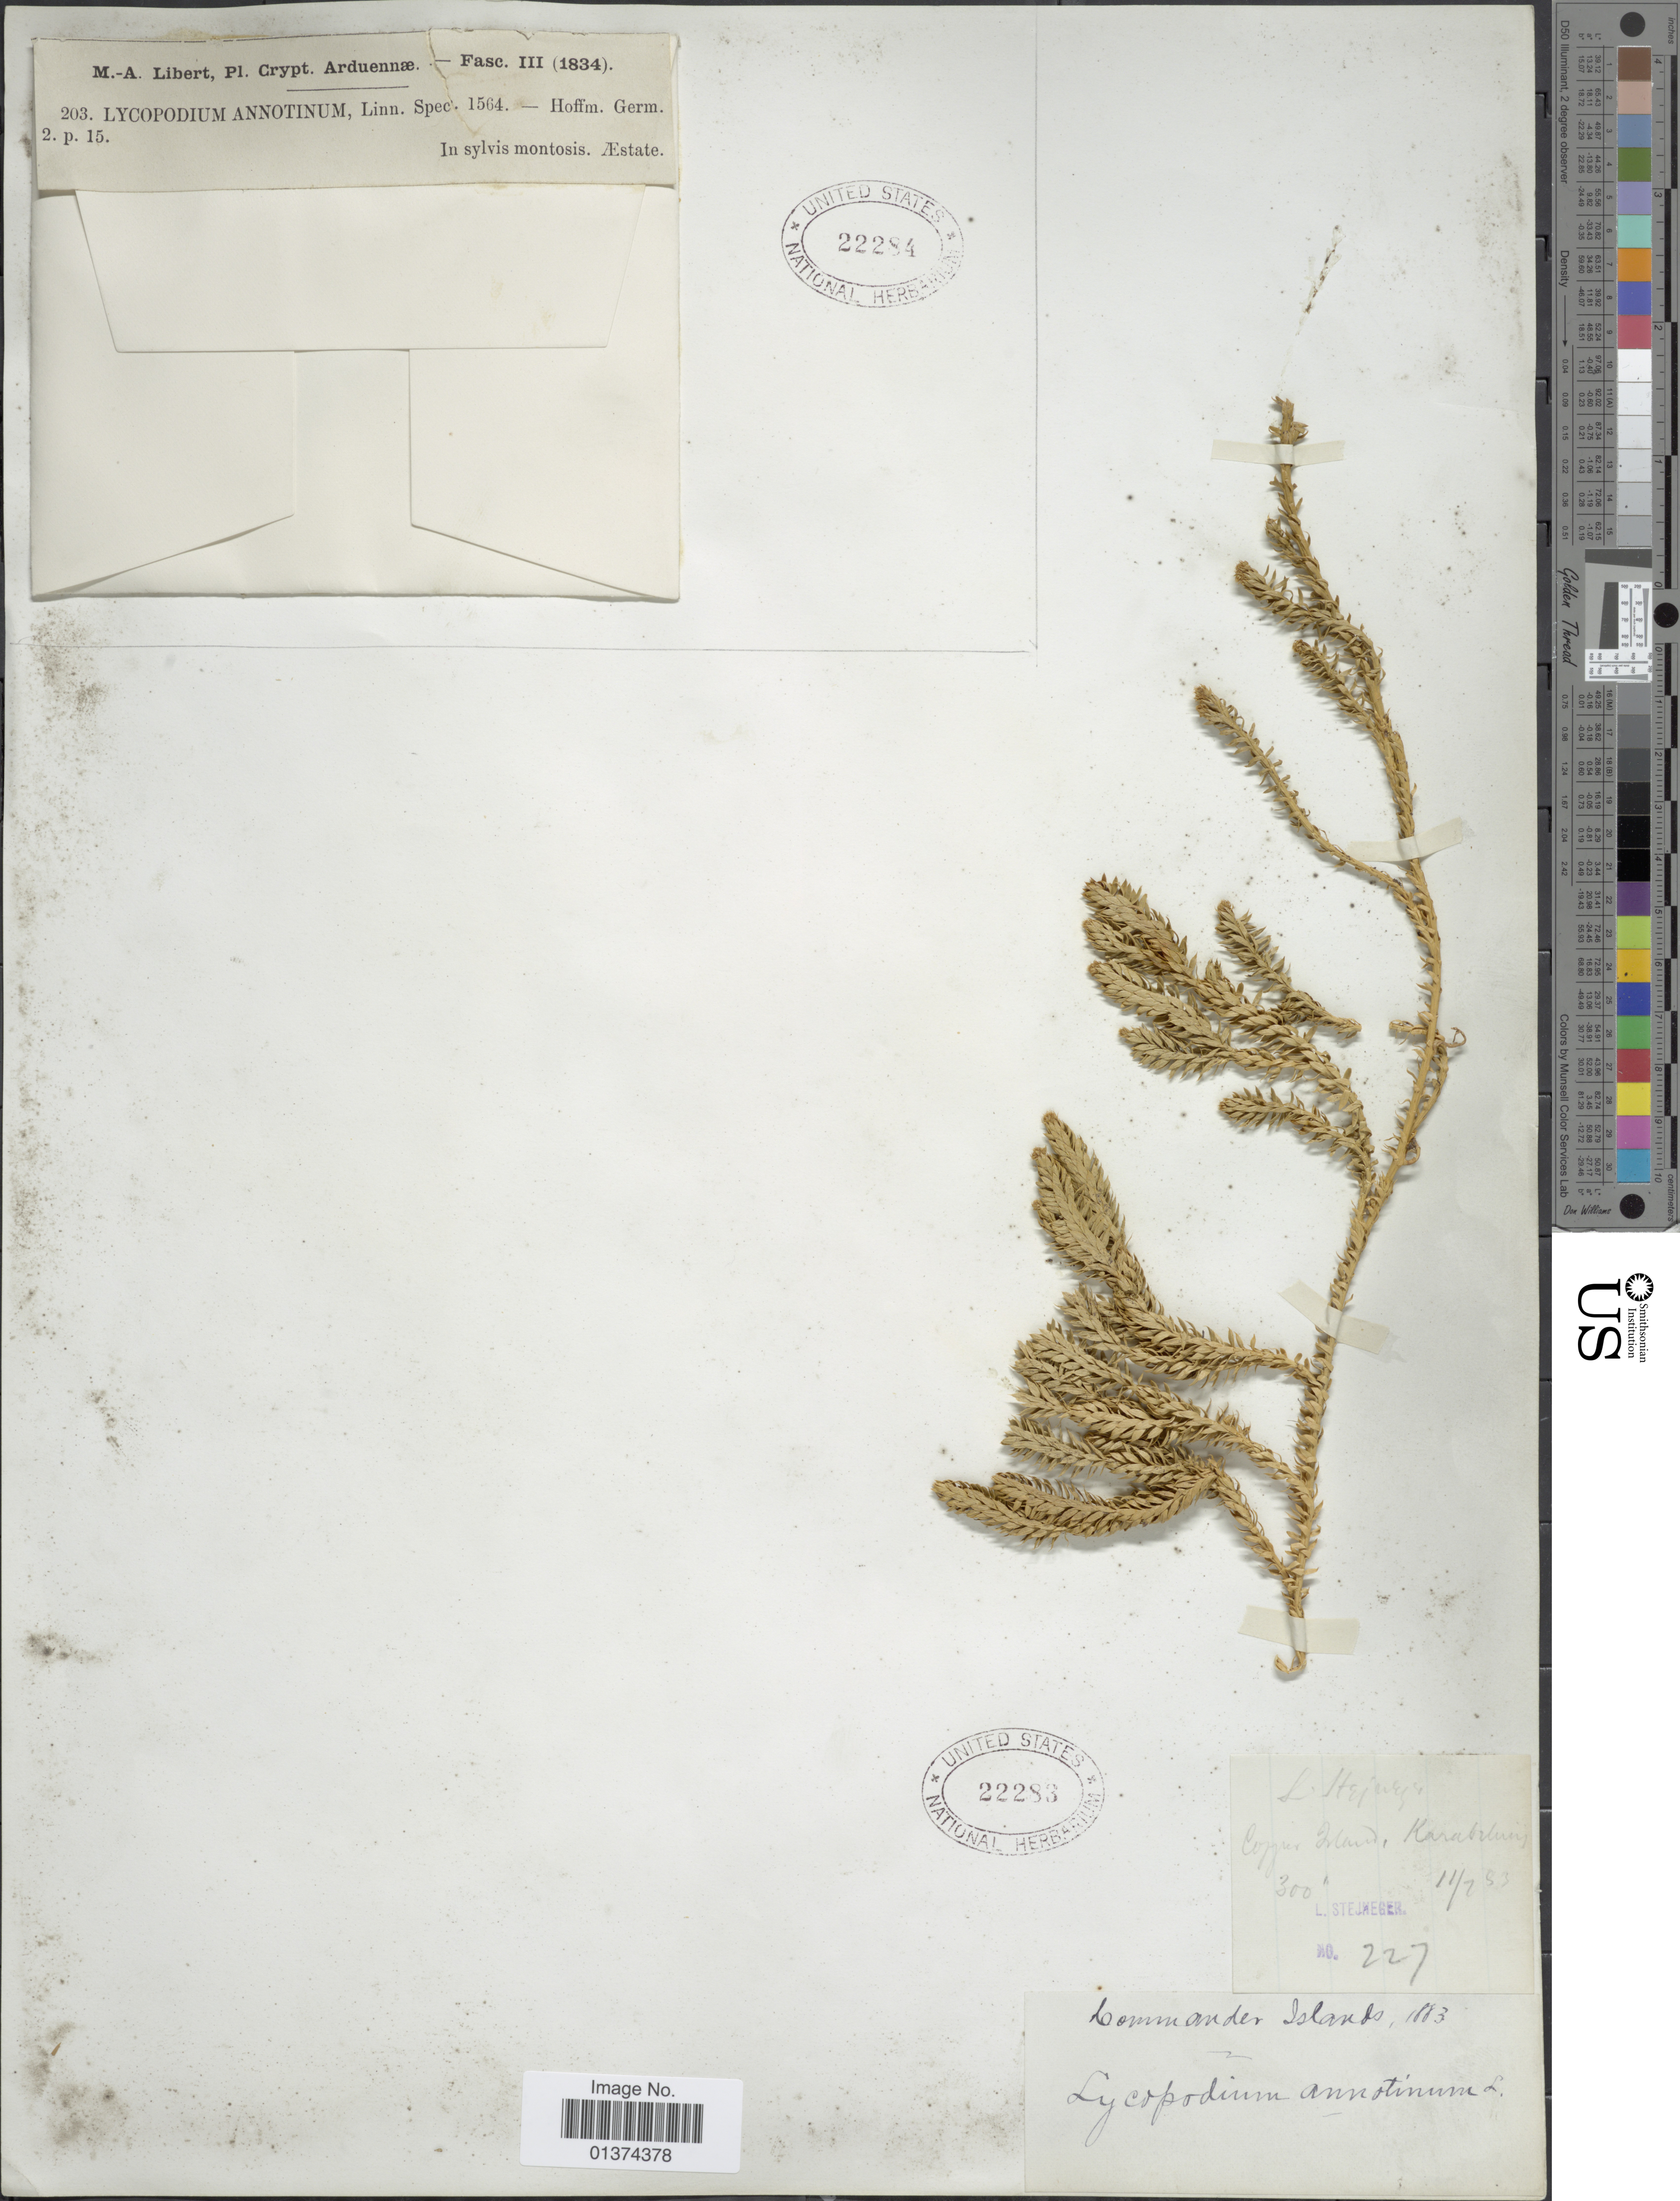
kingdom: Plantae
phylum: Tracheophyta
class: Lycopodiopsida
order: Lycopodiales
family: Lycopodiaceae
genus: Spinulum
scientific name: Spinulum annotinum subsp. annotinum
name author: (L.) A. Haines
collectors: L. Stejneger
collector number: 227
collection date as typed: Transcribed d/m/y: 11/7/53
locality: Copper Island, kara [illegible text]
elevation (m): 91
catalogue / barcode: US 22283